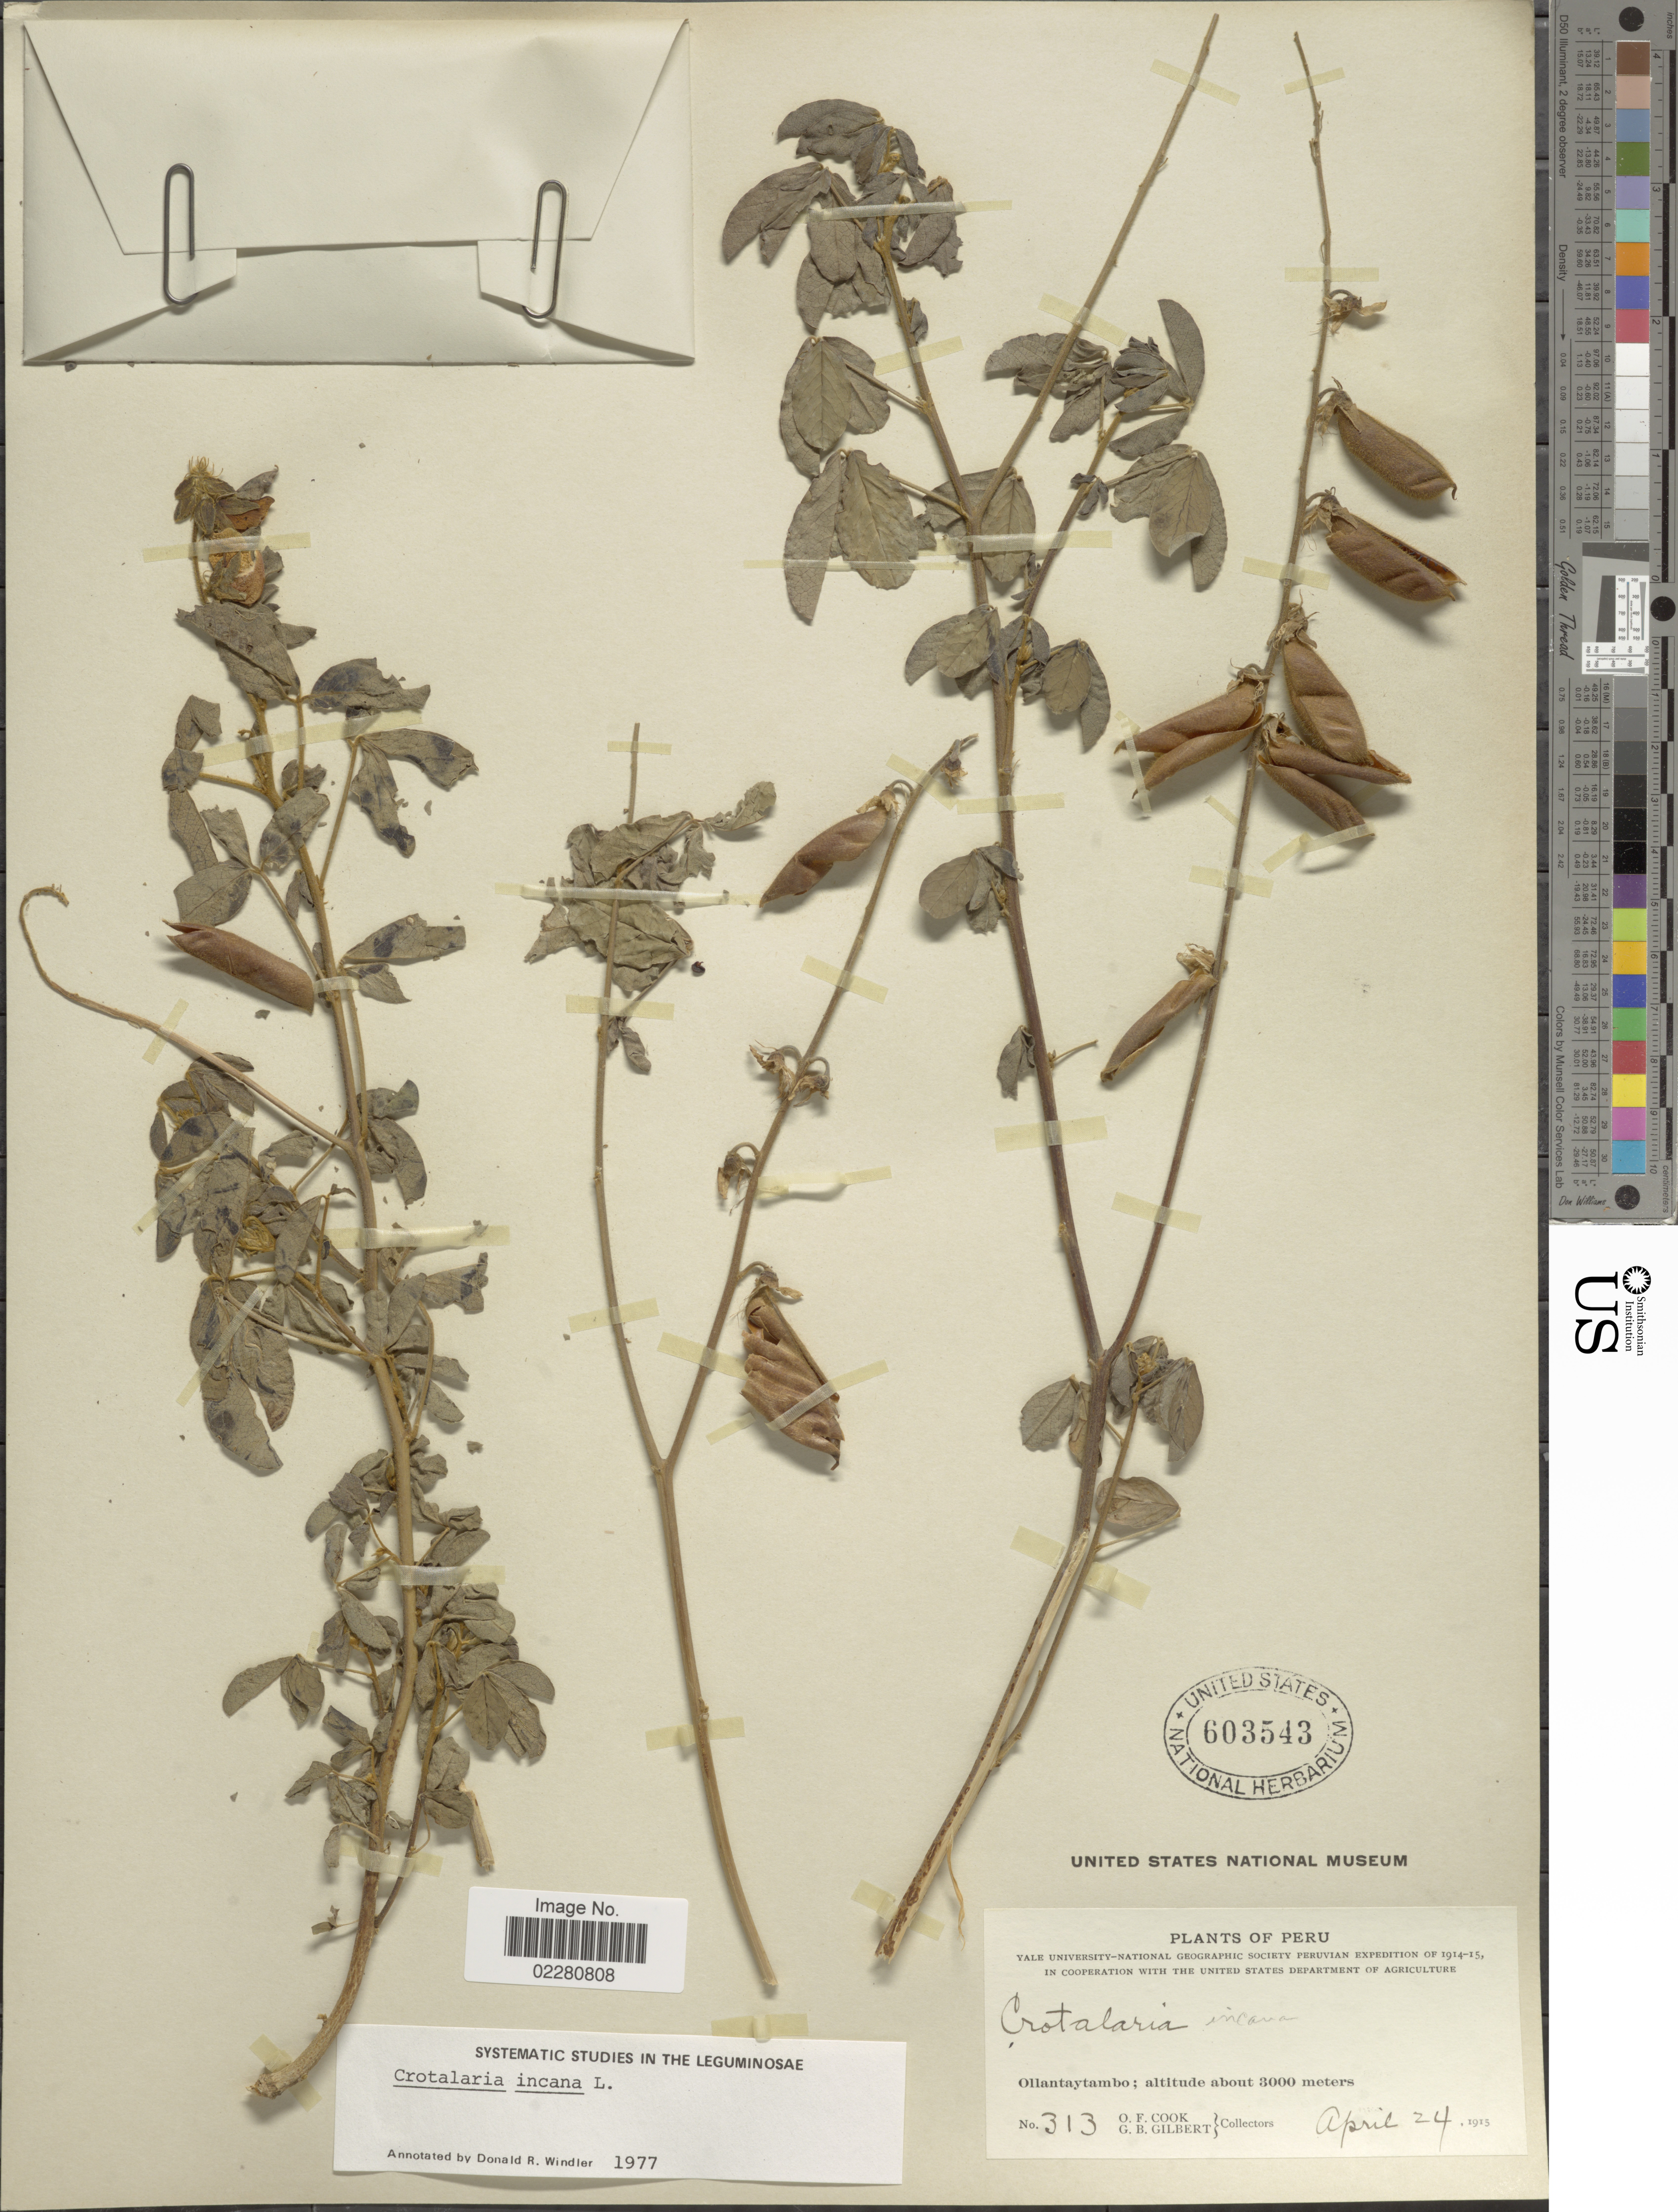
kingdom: Plantae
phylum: Tracheophyta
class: Magnoliopsida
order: Fabales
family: Fabaceae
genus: Crotalaria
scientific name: Crotalaria incana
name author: L.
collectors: O. F. Cook & G. B. Gilbert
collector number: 313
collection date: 1915-04-24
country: Peru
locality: Ollantaytambo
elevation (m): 3000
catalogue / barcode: US 603543